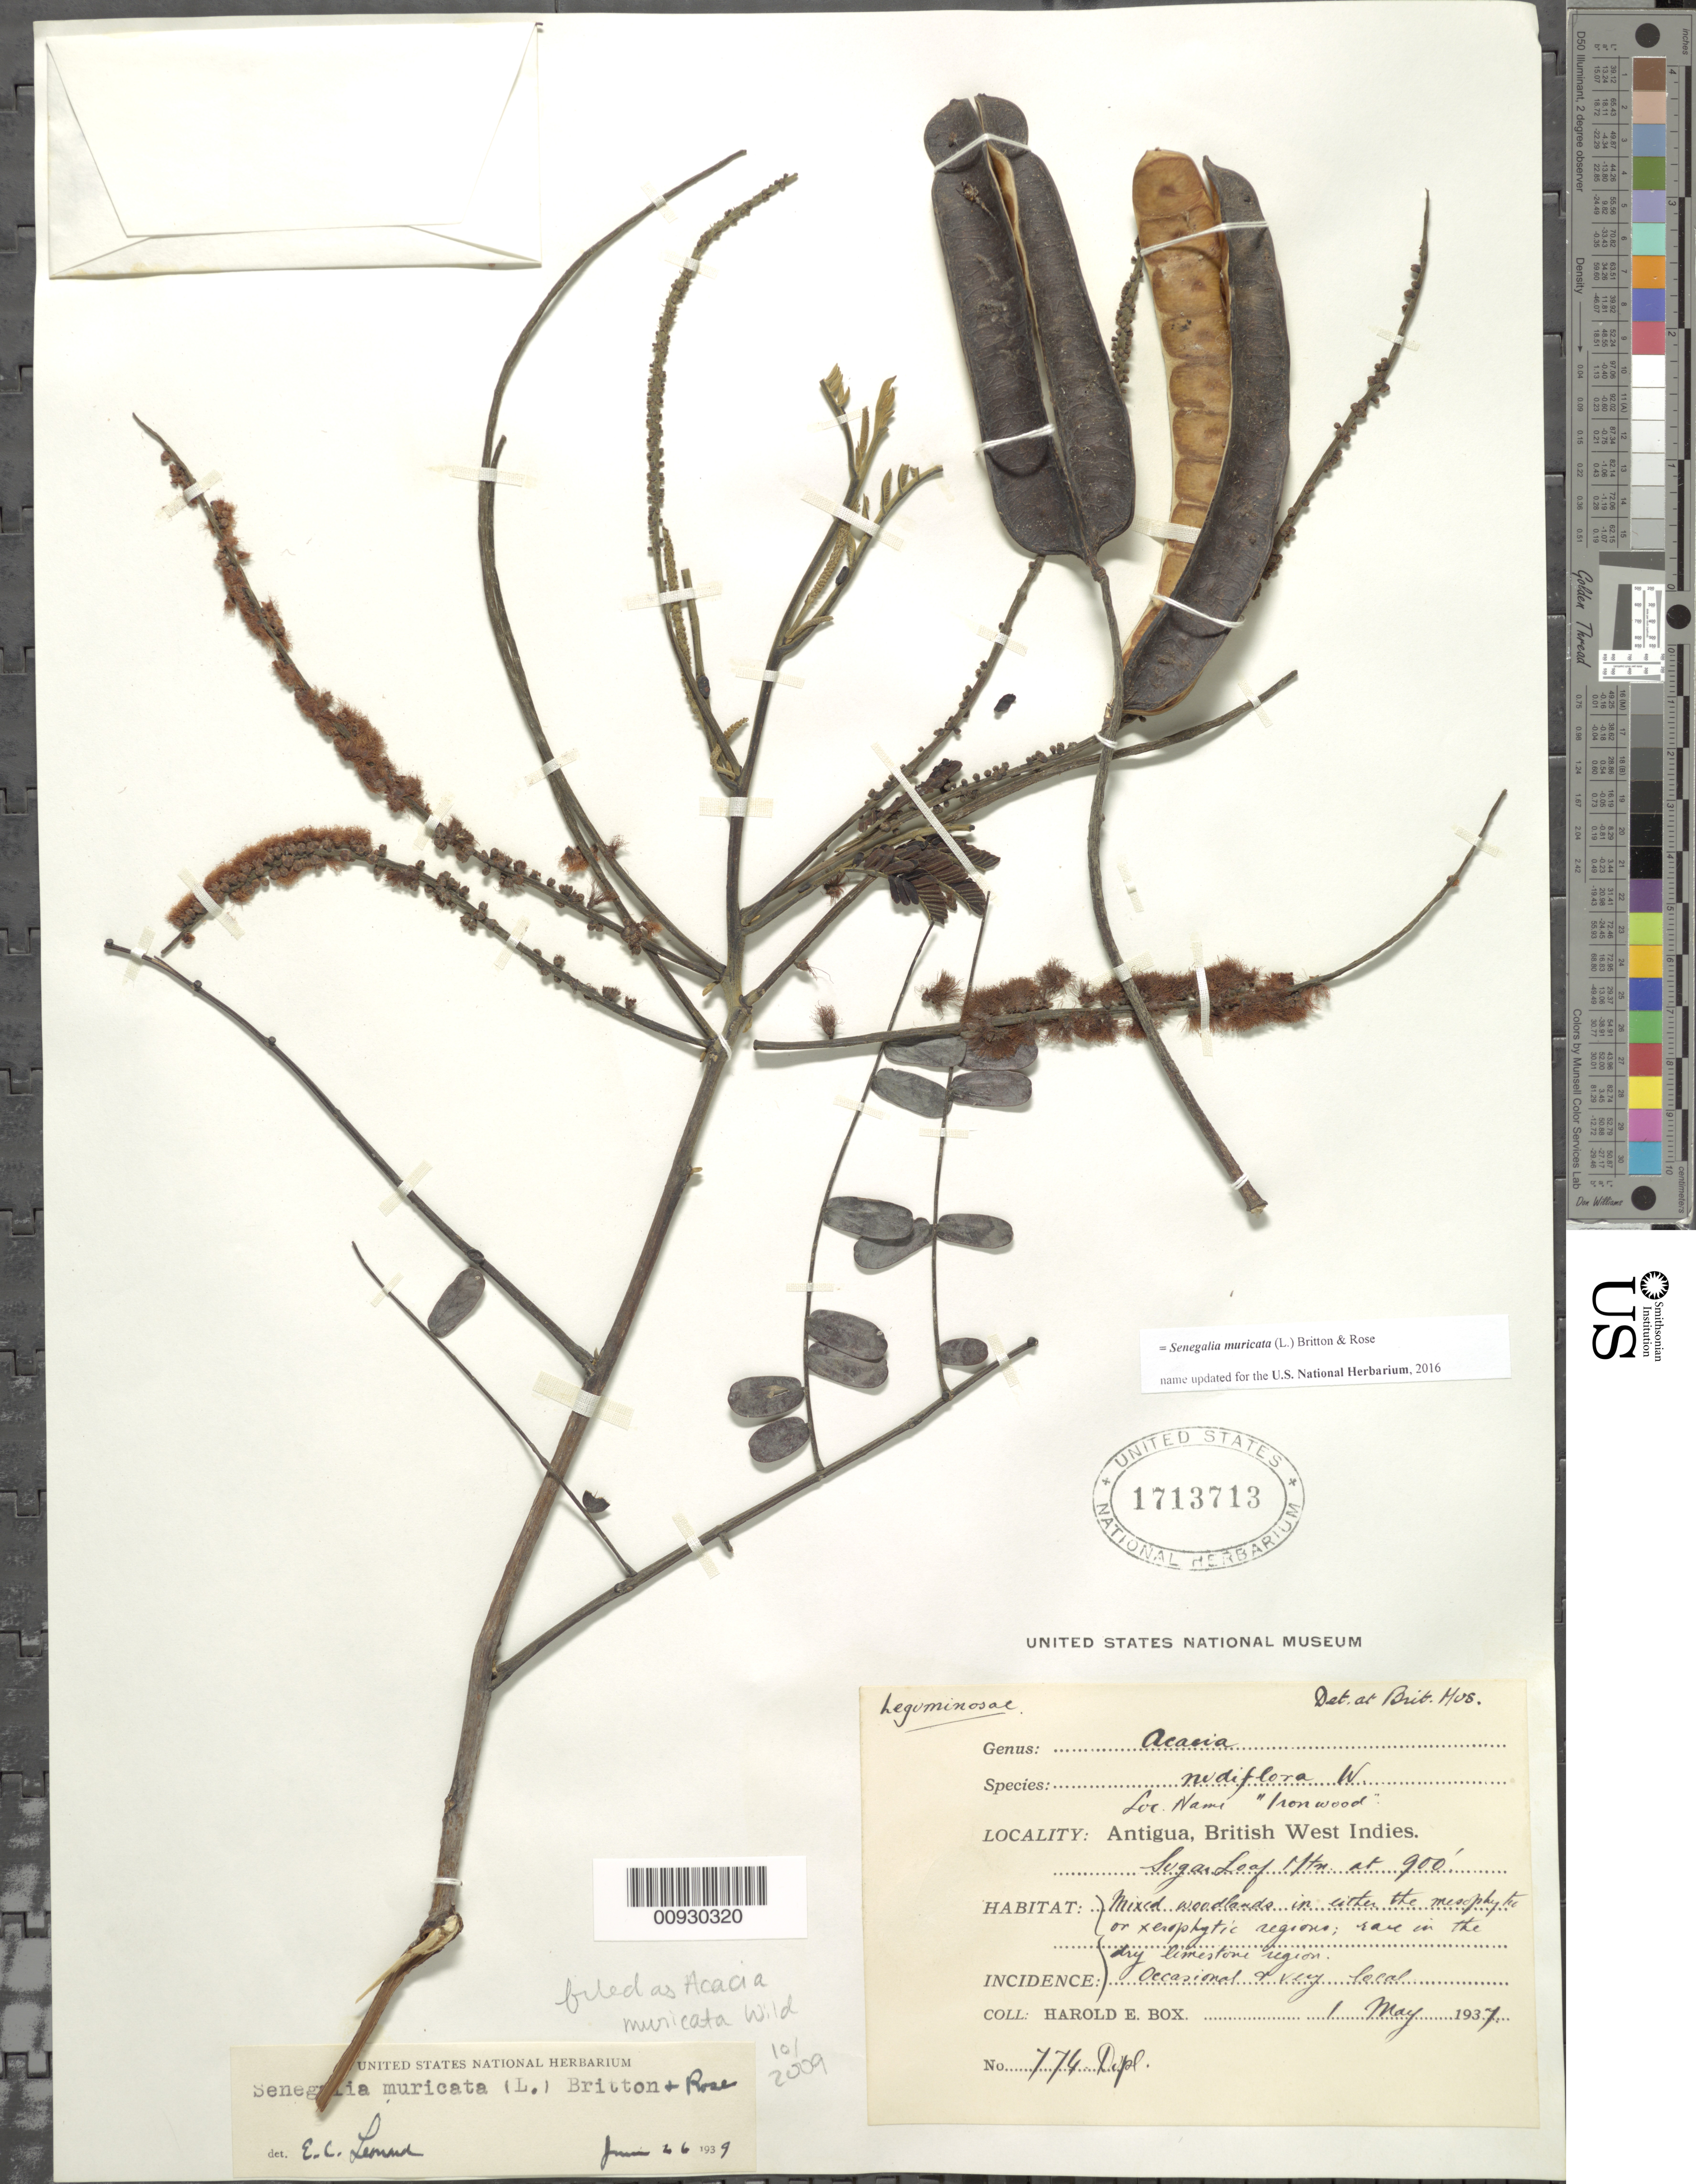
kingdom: Plantae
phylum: Tracheophyta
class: Magnoliopsida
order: Fabales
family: Fabaceae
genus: Parasenegalia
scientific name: Parasenegalia muricata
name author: (L.) Seigler & Ebinger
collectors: H. E. Box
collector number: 774 dupl.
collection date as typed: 01 May 1937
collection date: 1937-05-01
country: Antigua and Barbuda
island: Antigua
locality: Sugarloaf Mtn.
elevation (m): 274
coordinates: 0 N, 0 E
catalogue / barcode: US 1713713